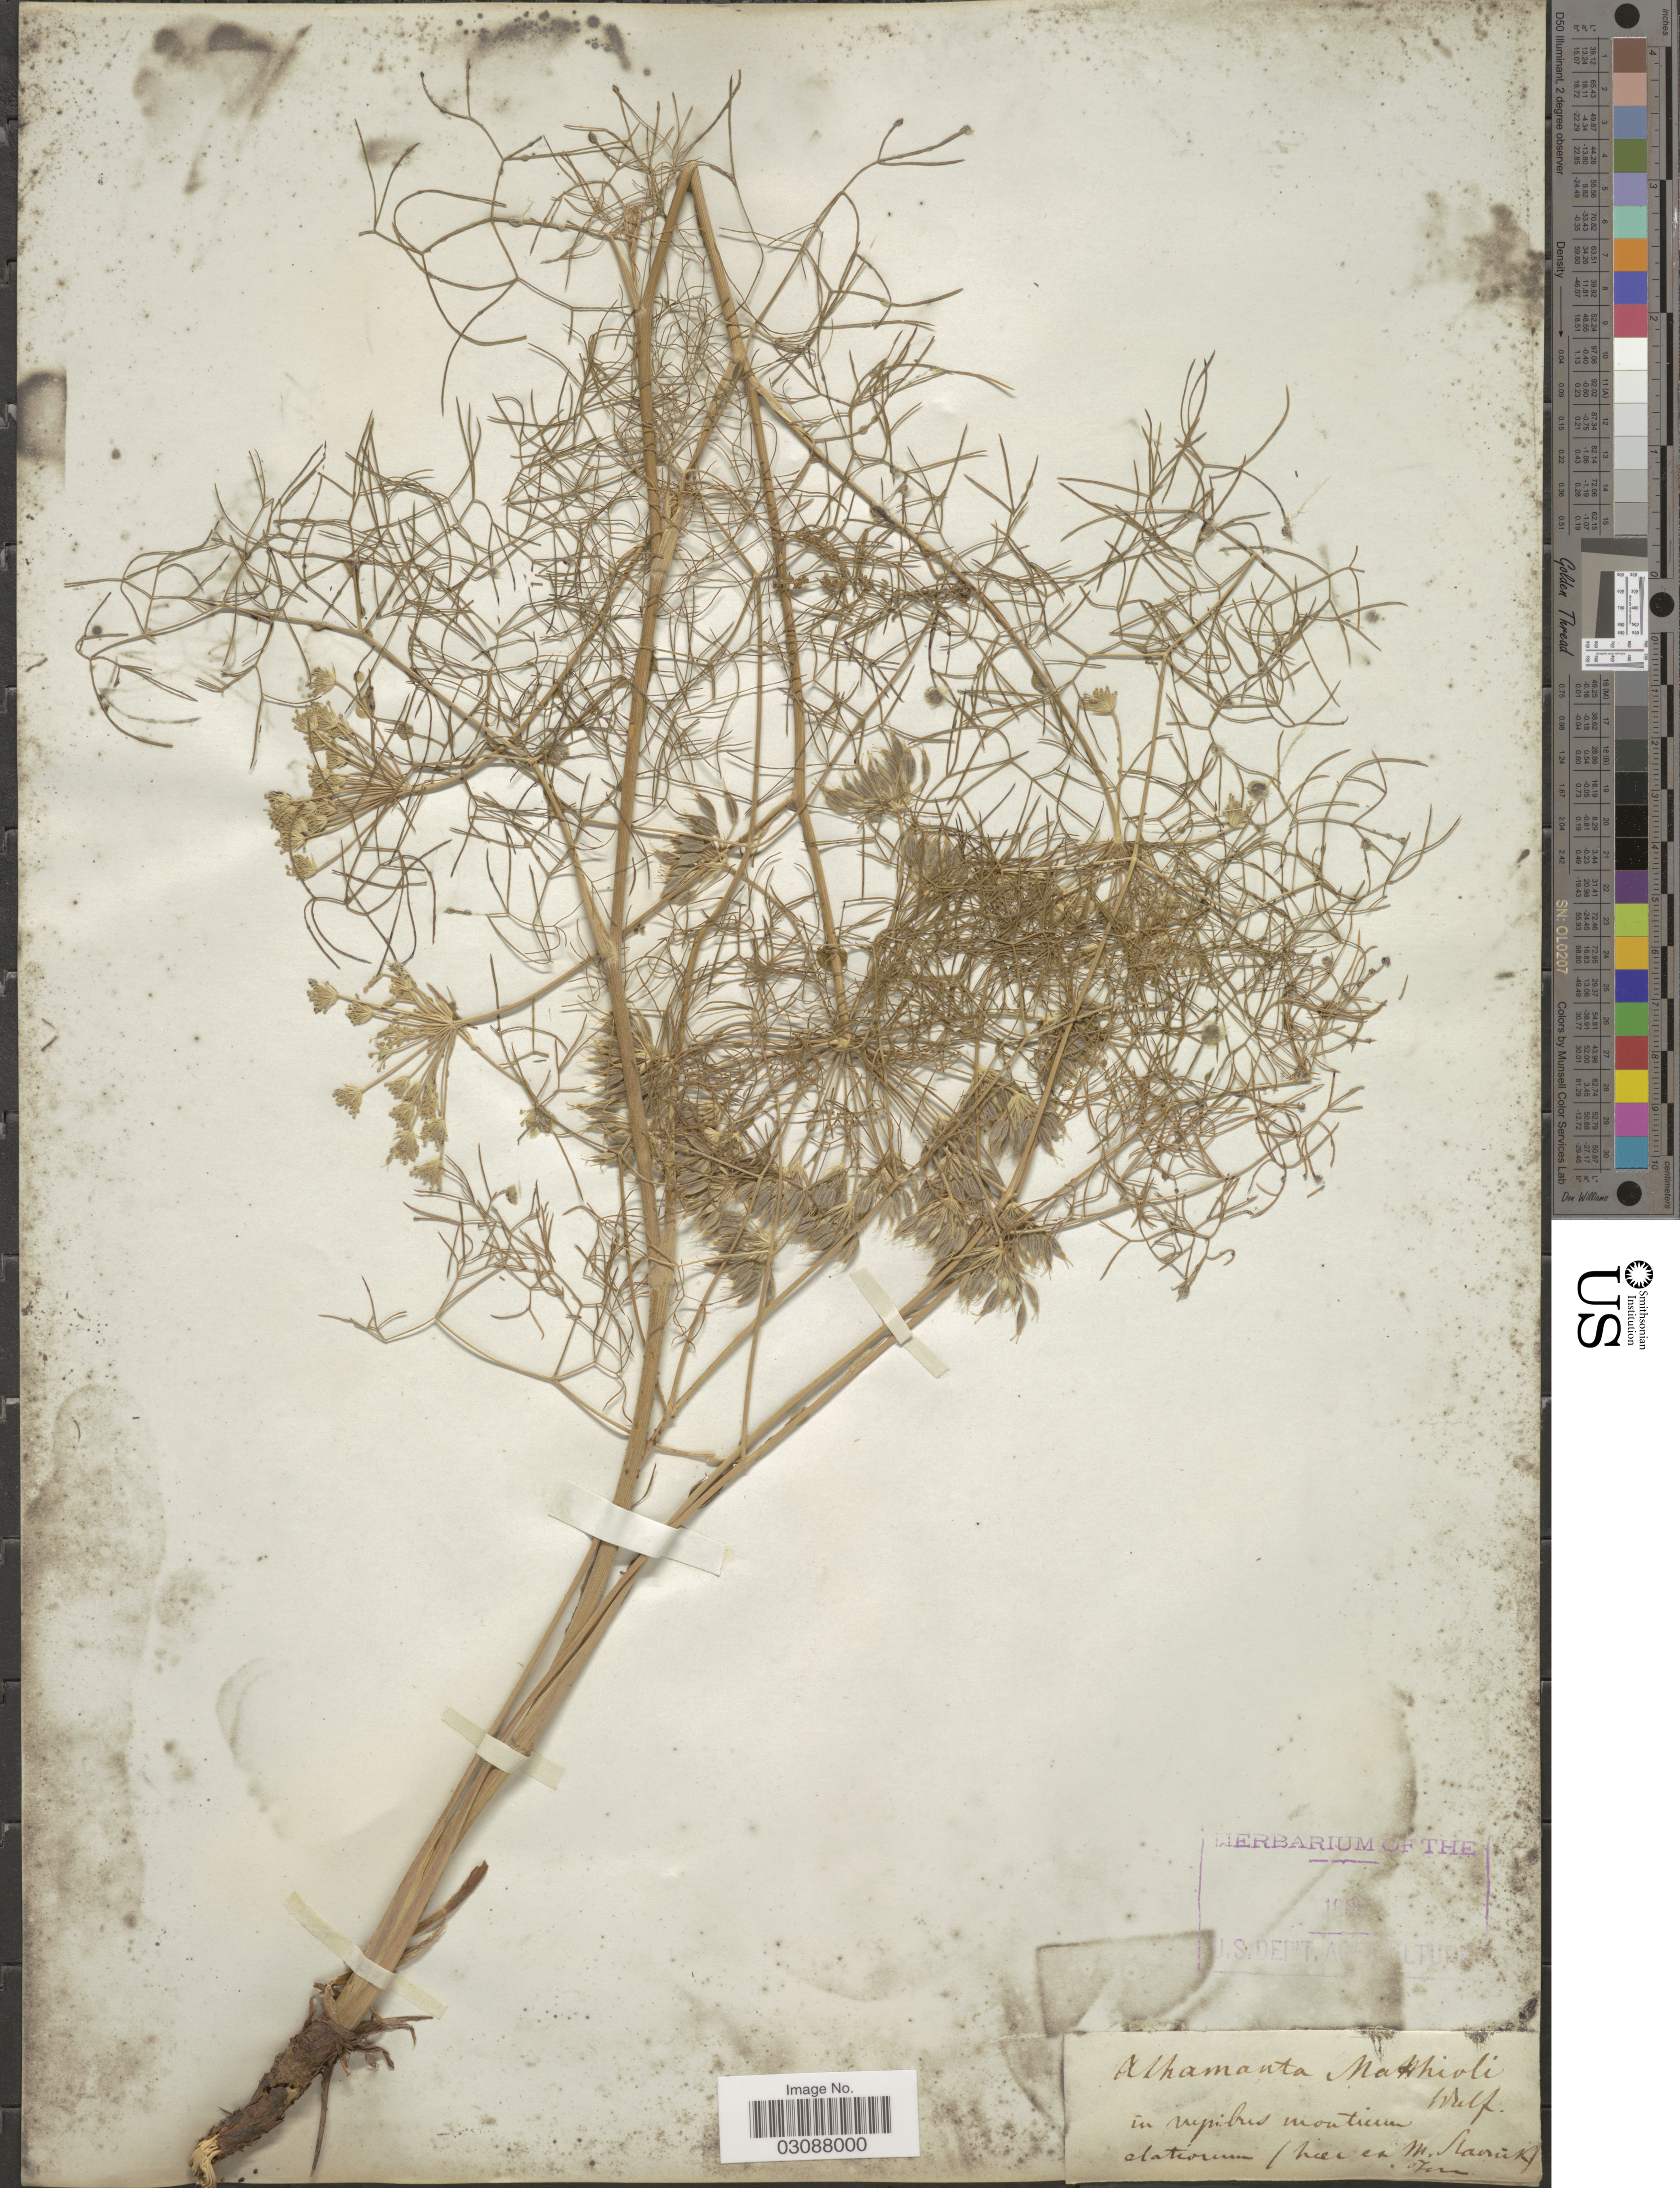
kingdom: Plantae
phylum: Tracheophyta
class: Magnoliopsida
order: Apiales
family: Apiaceae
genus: Athamanta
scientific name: Athamanta matthioli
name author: Wulfen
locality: In rupibus montium clativum. [interpreted]